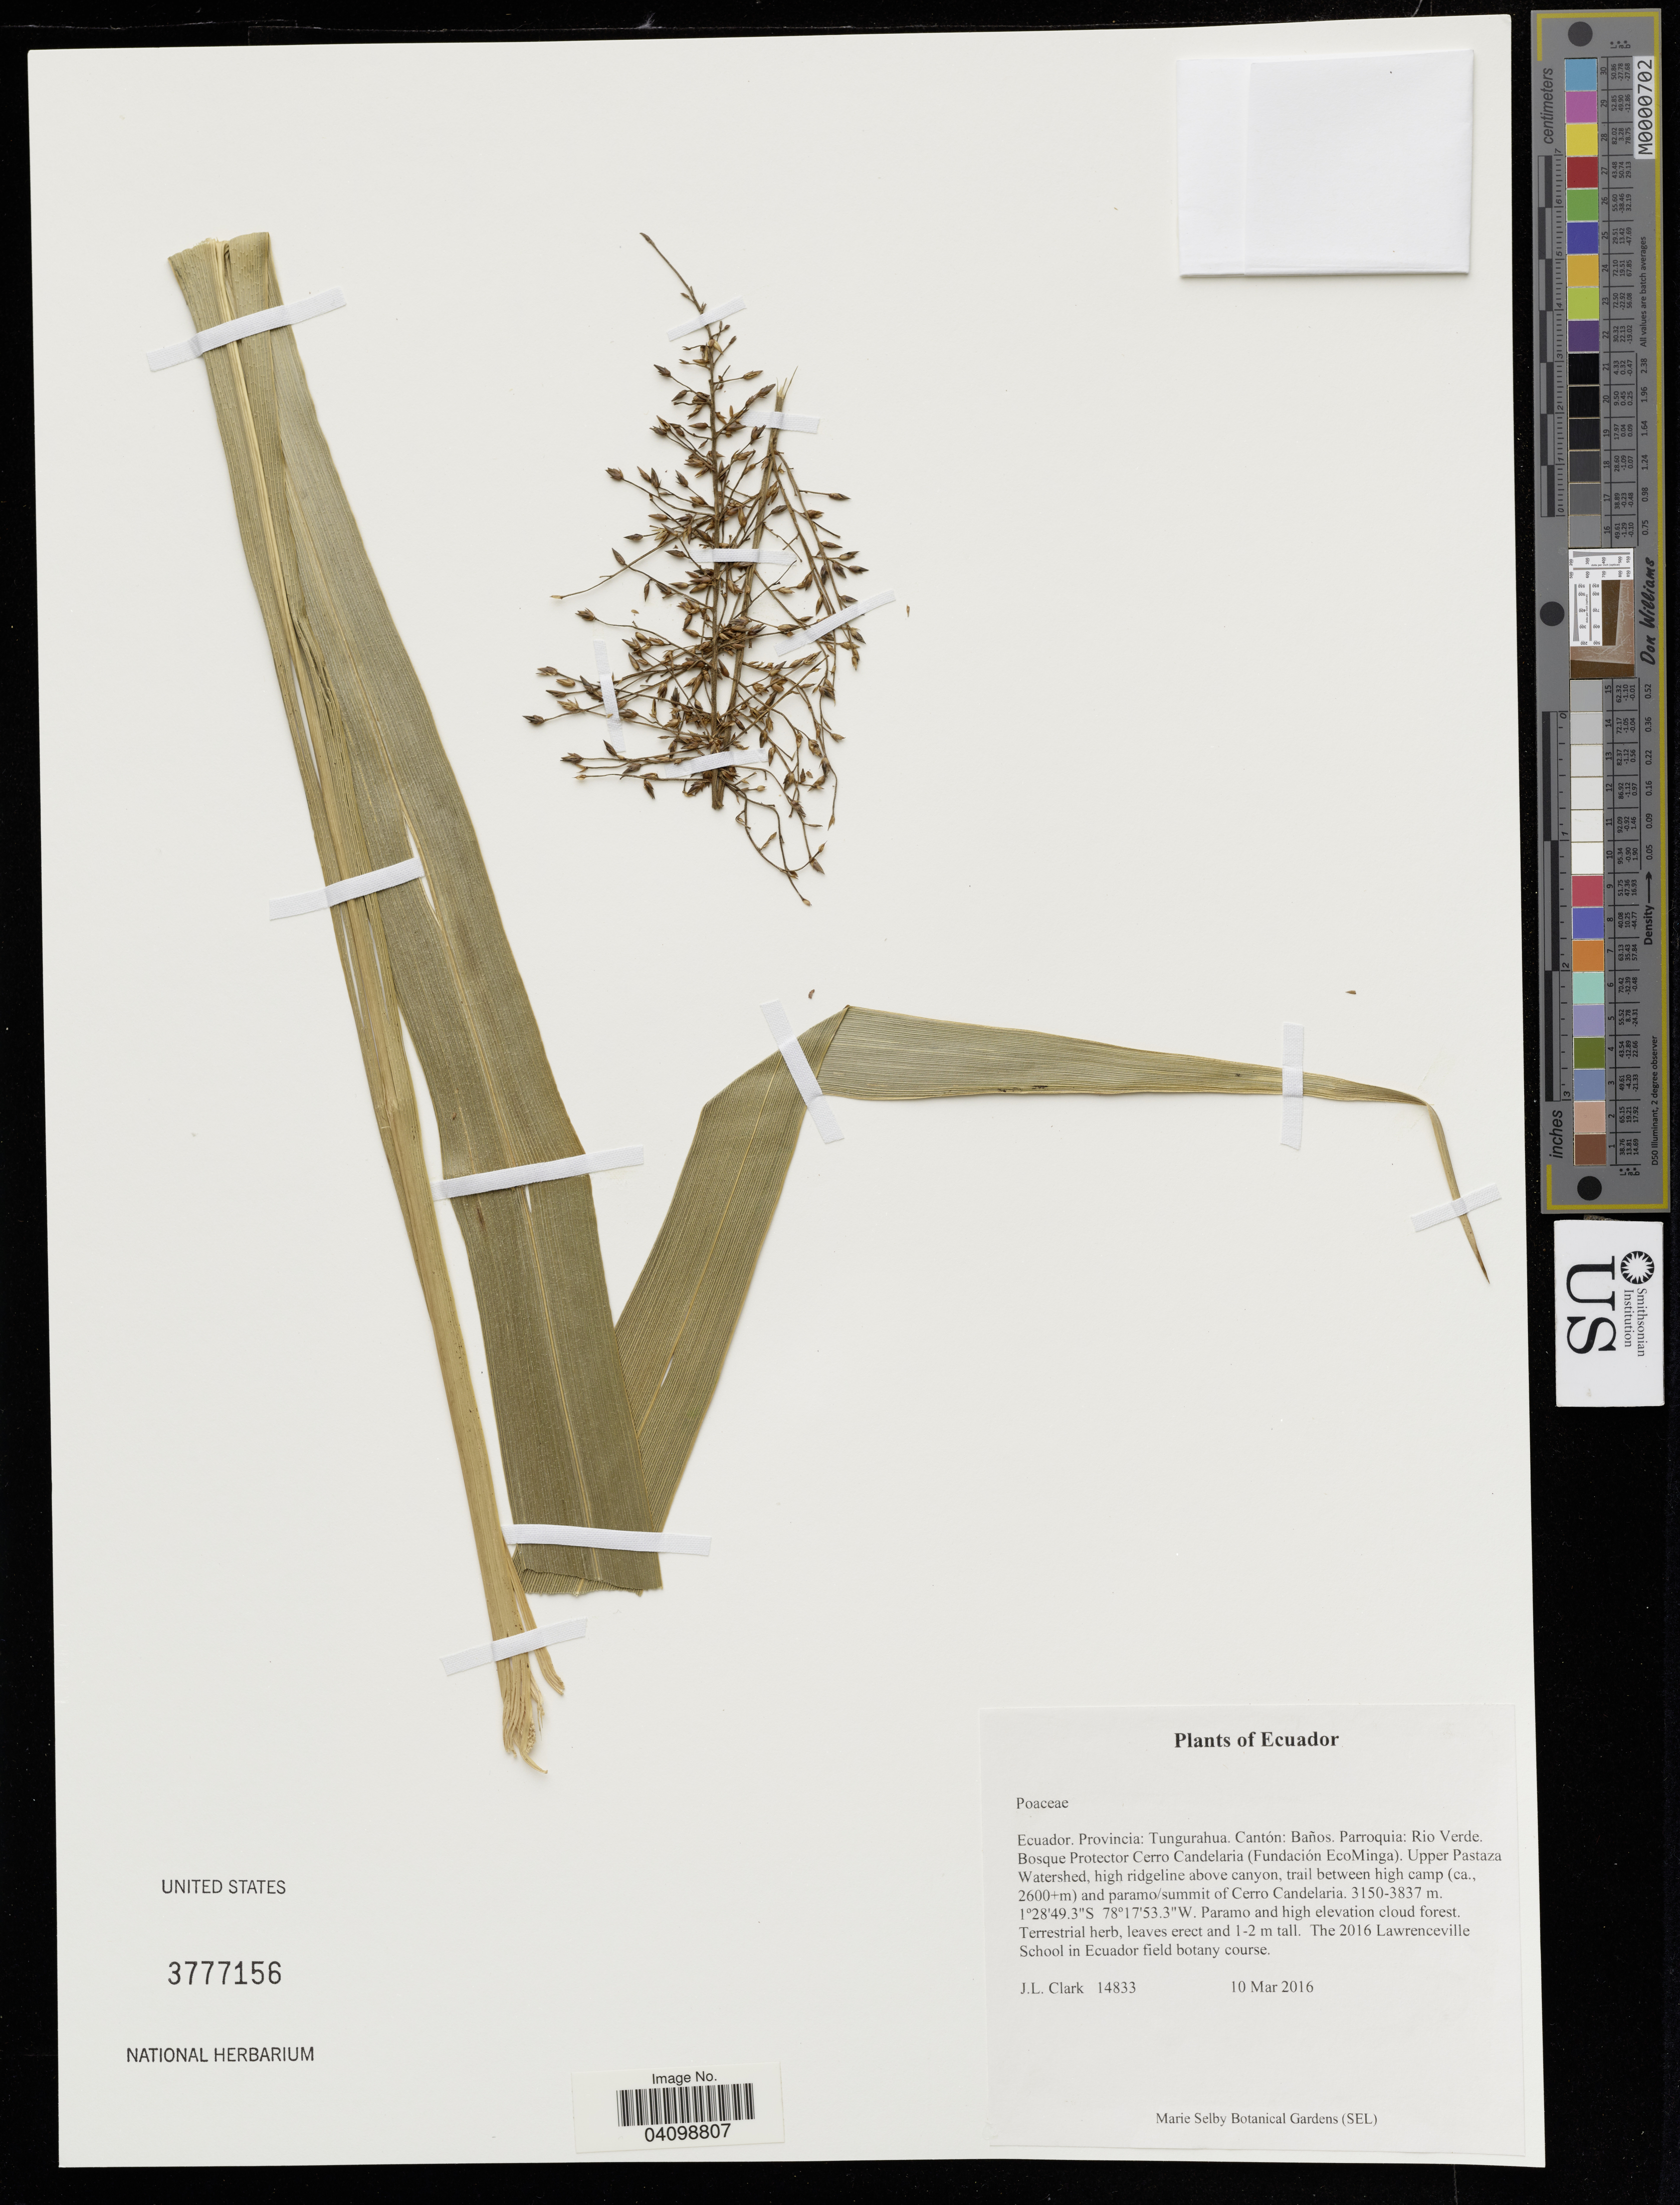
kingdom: Plantae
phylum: Tracheophyta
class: Liliopsida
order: Poales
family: Poaceae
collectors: J. Clark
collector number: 14833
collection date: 2016-03-10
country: Ecuador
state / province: Tungurahua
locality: Cantón: Baños. Parroquia: Rio Verde. Bosque Protector Cerro Candelaria (Fundación EcoMinga). Upper Pastaza Watershed, high ridgeline above canyon, trail between high camp (ca., 2600+m) and paramo/summit of Cerro Candelaria.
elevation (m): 3150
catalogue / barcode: US 3777156